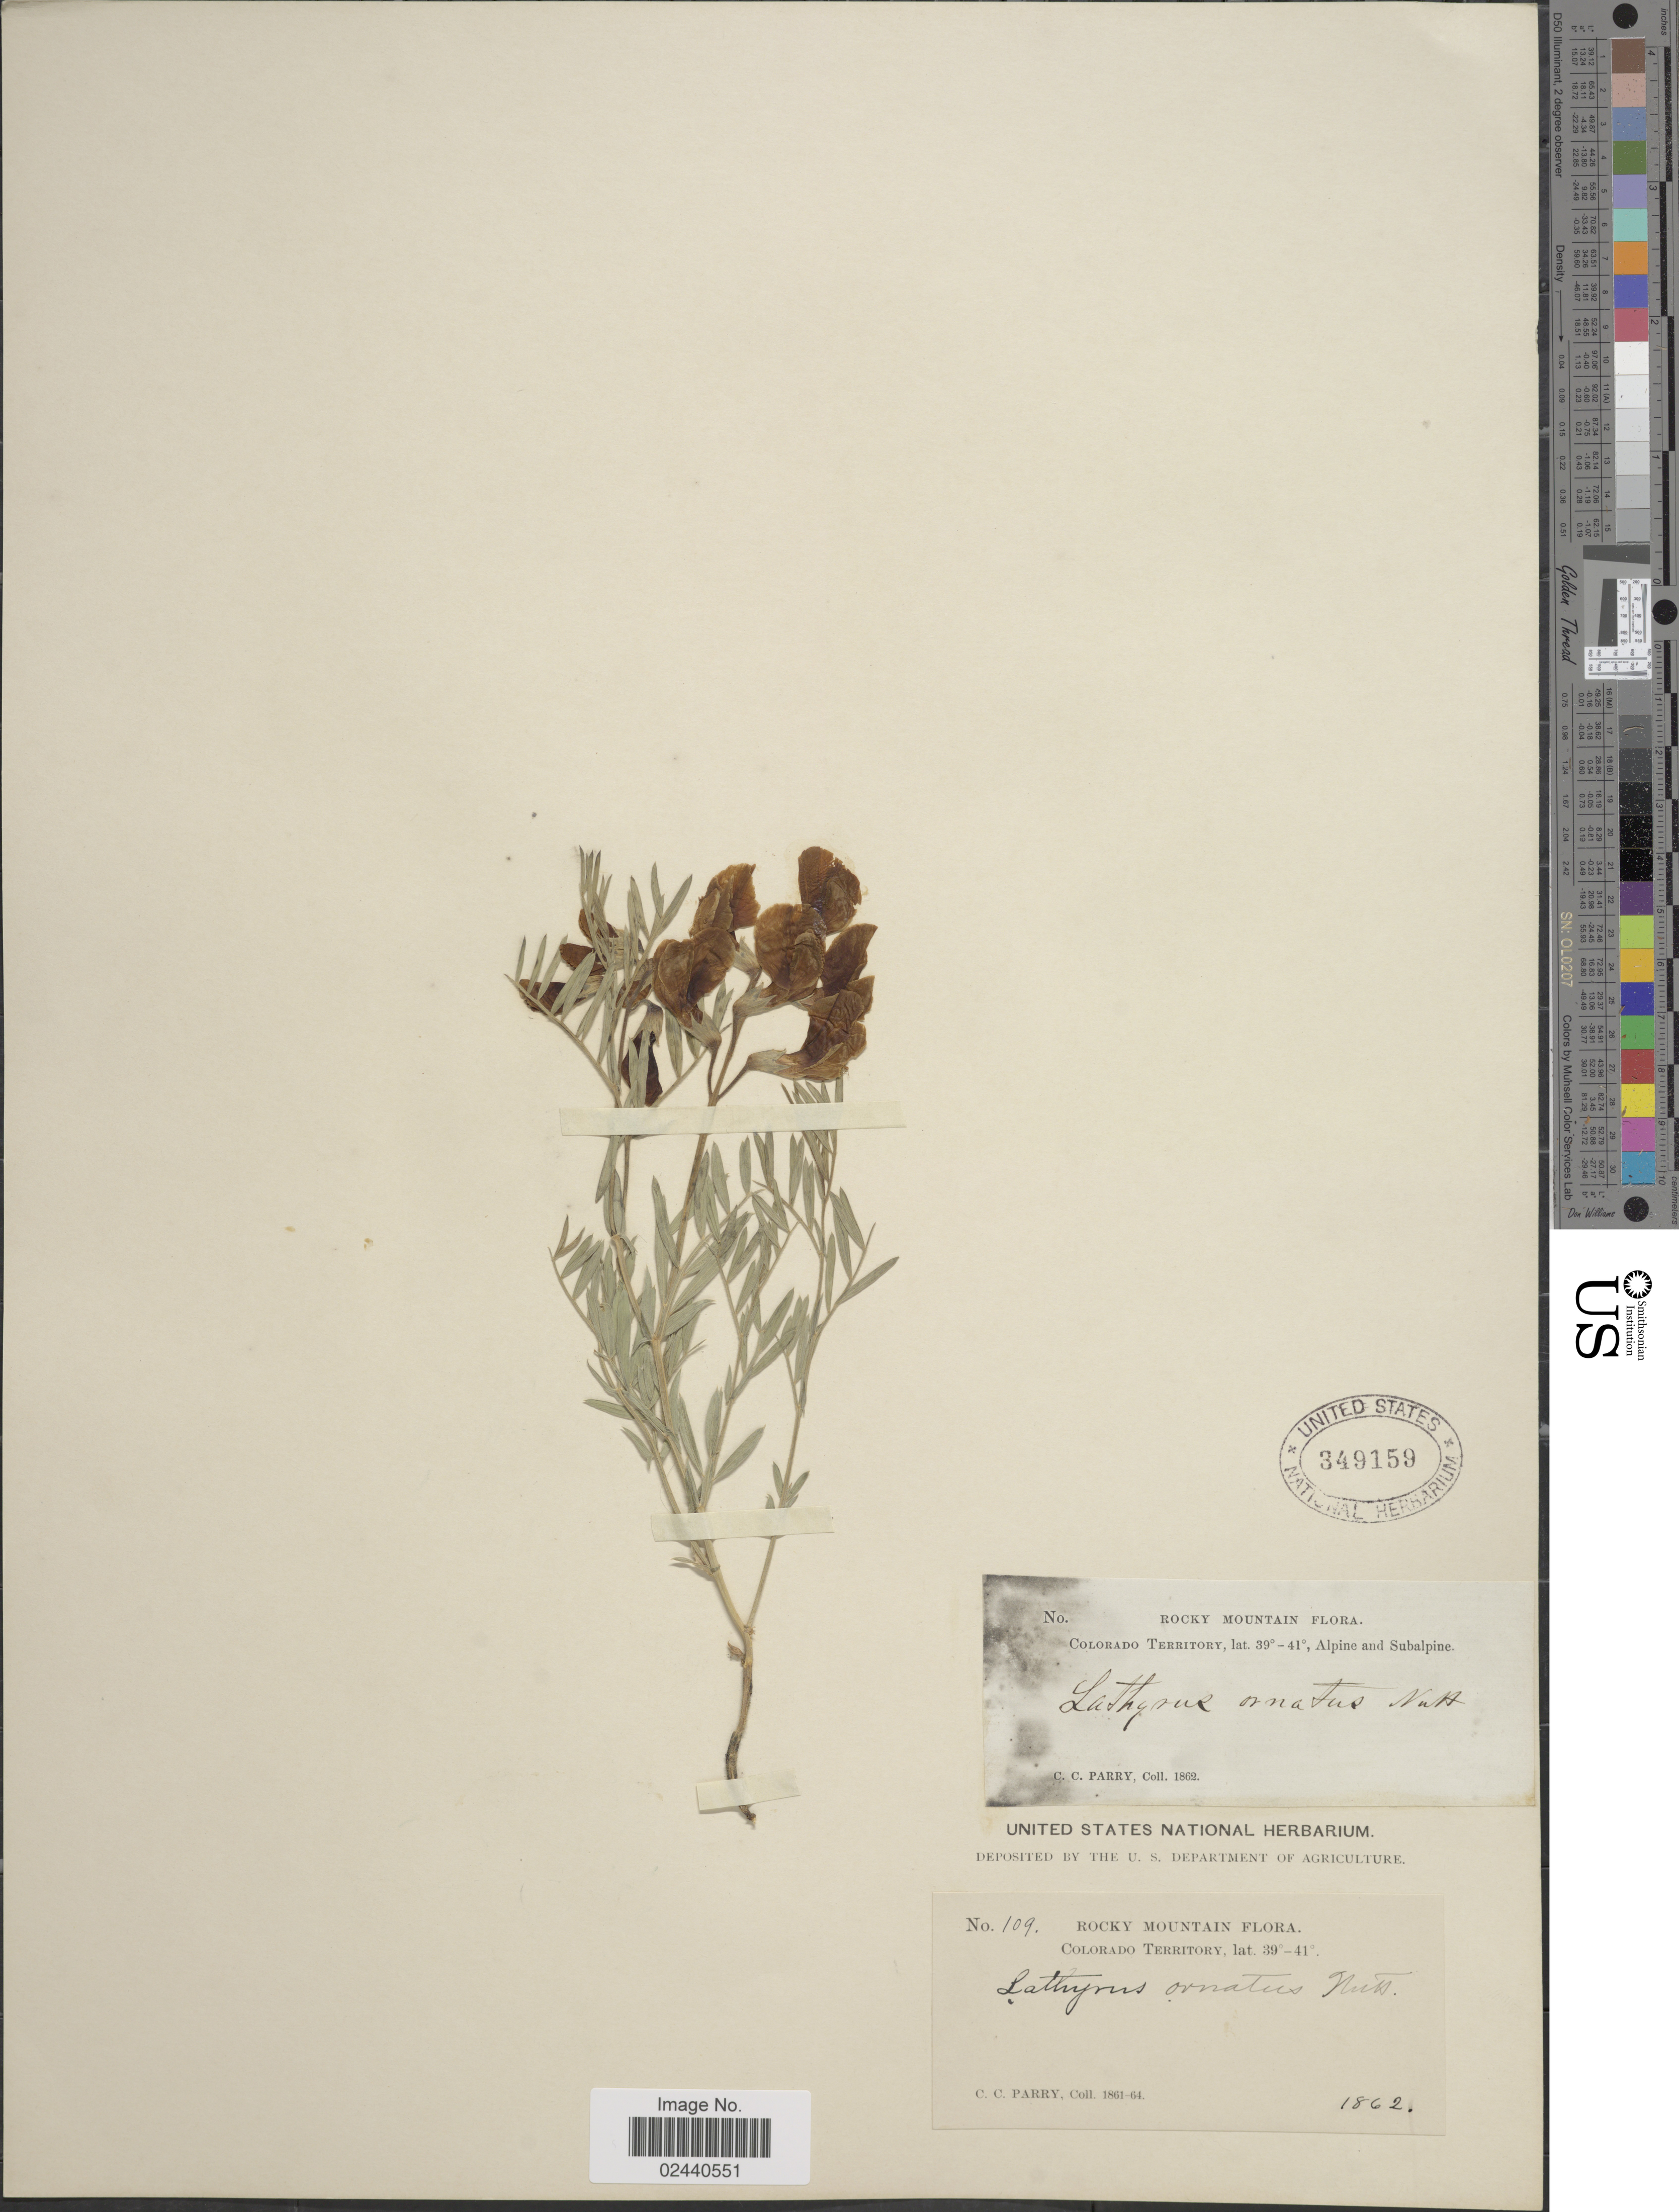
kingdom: Plantae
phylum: Tracheophyta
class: Magnoliopsida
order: Fabales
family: Fabaceae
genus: Lathyrus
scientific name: Lathyrus incanus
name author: (J.G. Sm. & Rydb.) Rydb.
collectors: C. C. Parry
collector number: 109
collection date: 1862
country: United States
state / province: Colorado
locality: Rocky Mountain. Colorado Territory. Alpine and Subalpine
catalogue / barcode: US 349159